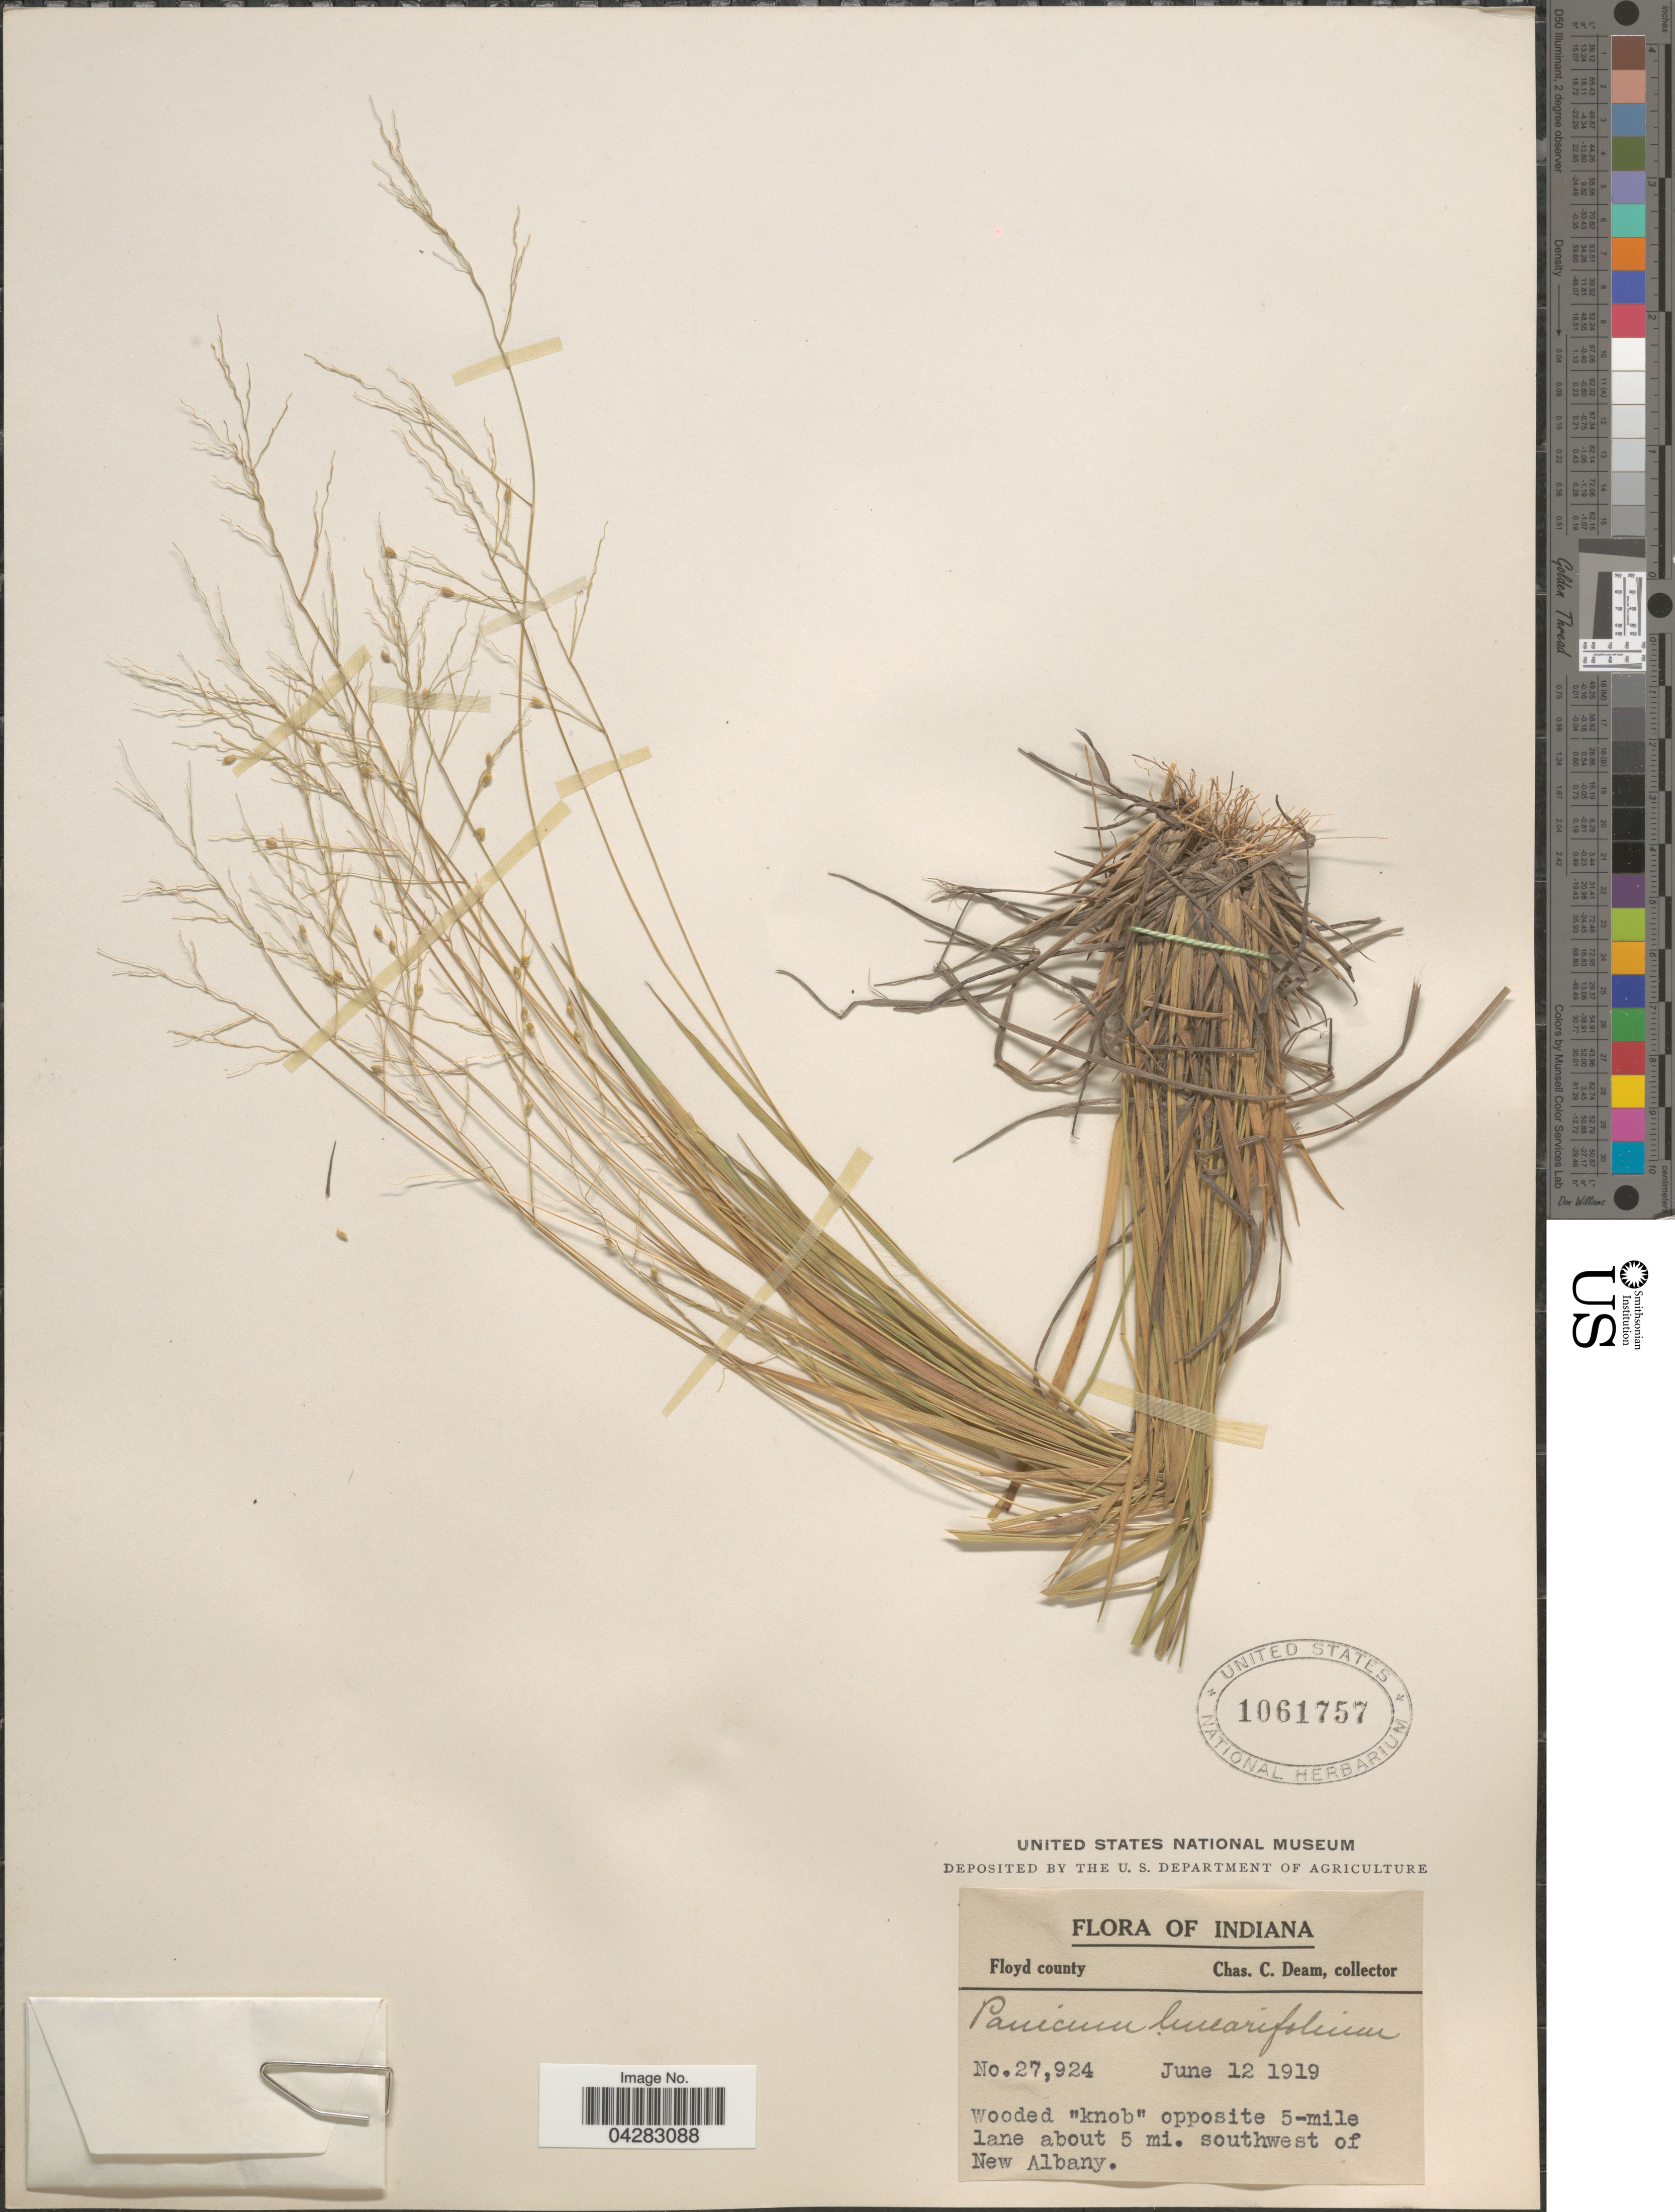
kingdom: Plantae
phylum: Tracheophyta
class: Liliopsida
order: Poales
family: Poaceae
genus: Dichanthelium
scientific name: Dichanthelium linearifolium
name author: (Scribn.) Gould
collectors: C. C. Deam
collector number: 27924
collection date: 1919-06-12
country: United States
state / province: Indiana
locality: Floyd county. Wooded "knob" opposite 5-mile lane about 5 mi. southwest of New Albany.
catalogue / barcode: US 1061757